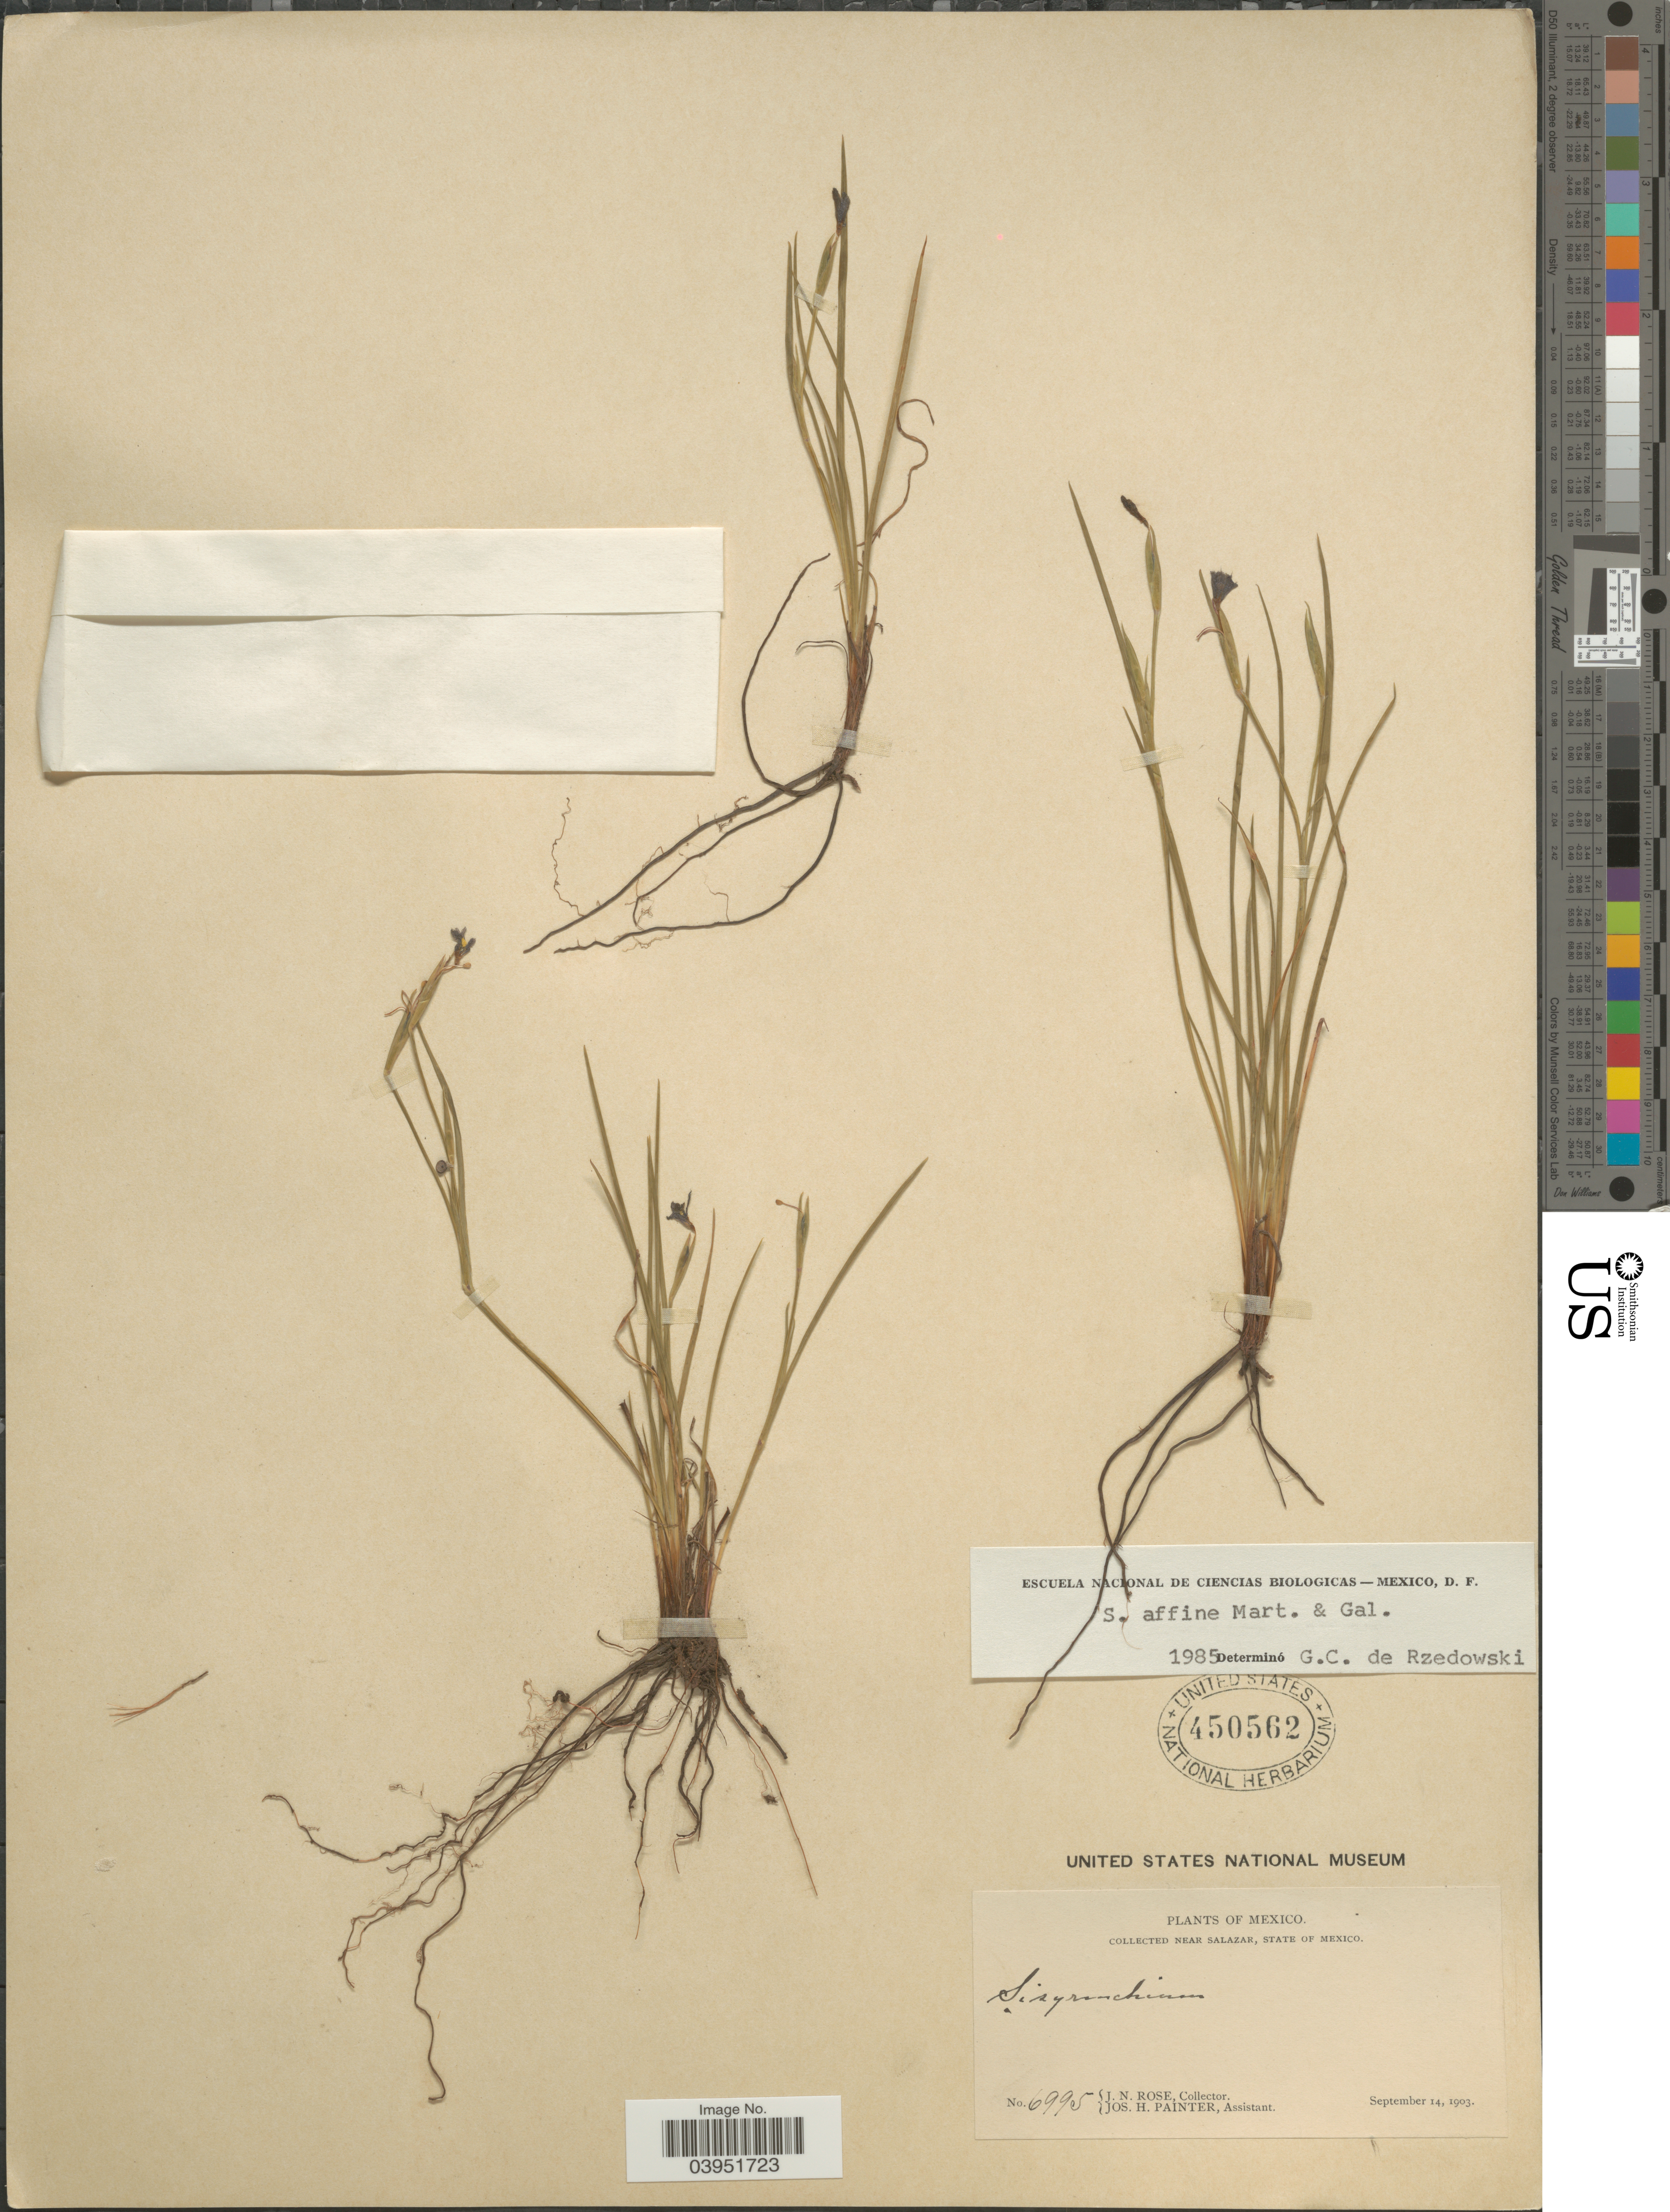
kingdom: Plantae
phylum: Tracheophyta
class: Liliopsida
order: Asparagales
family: Iridaceae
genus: Sisyrinchium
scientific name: Sisyrinchium affine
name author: M. Martens & Galeotti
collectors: J. N. Rose & J. H. Painter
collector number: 6995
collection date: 1903-09-14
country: Mexico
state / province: México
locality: Near Salazar.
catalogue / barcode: US 450562